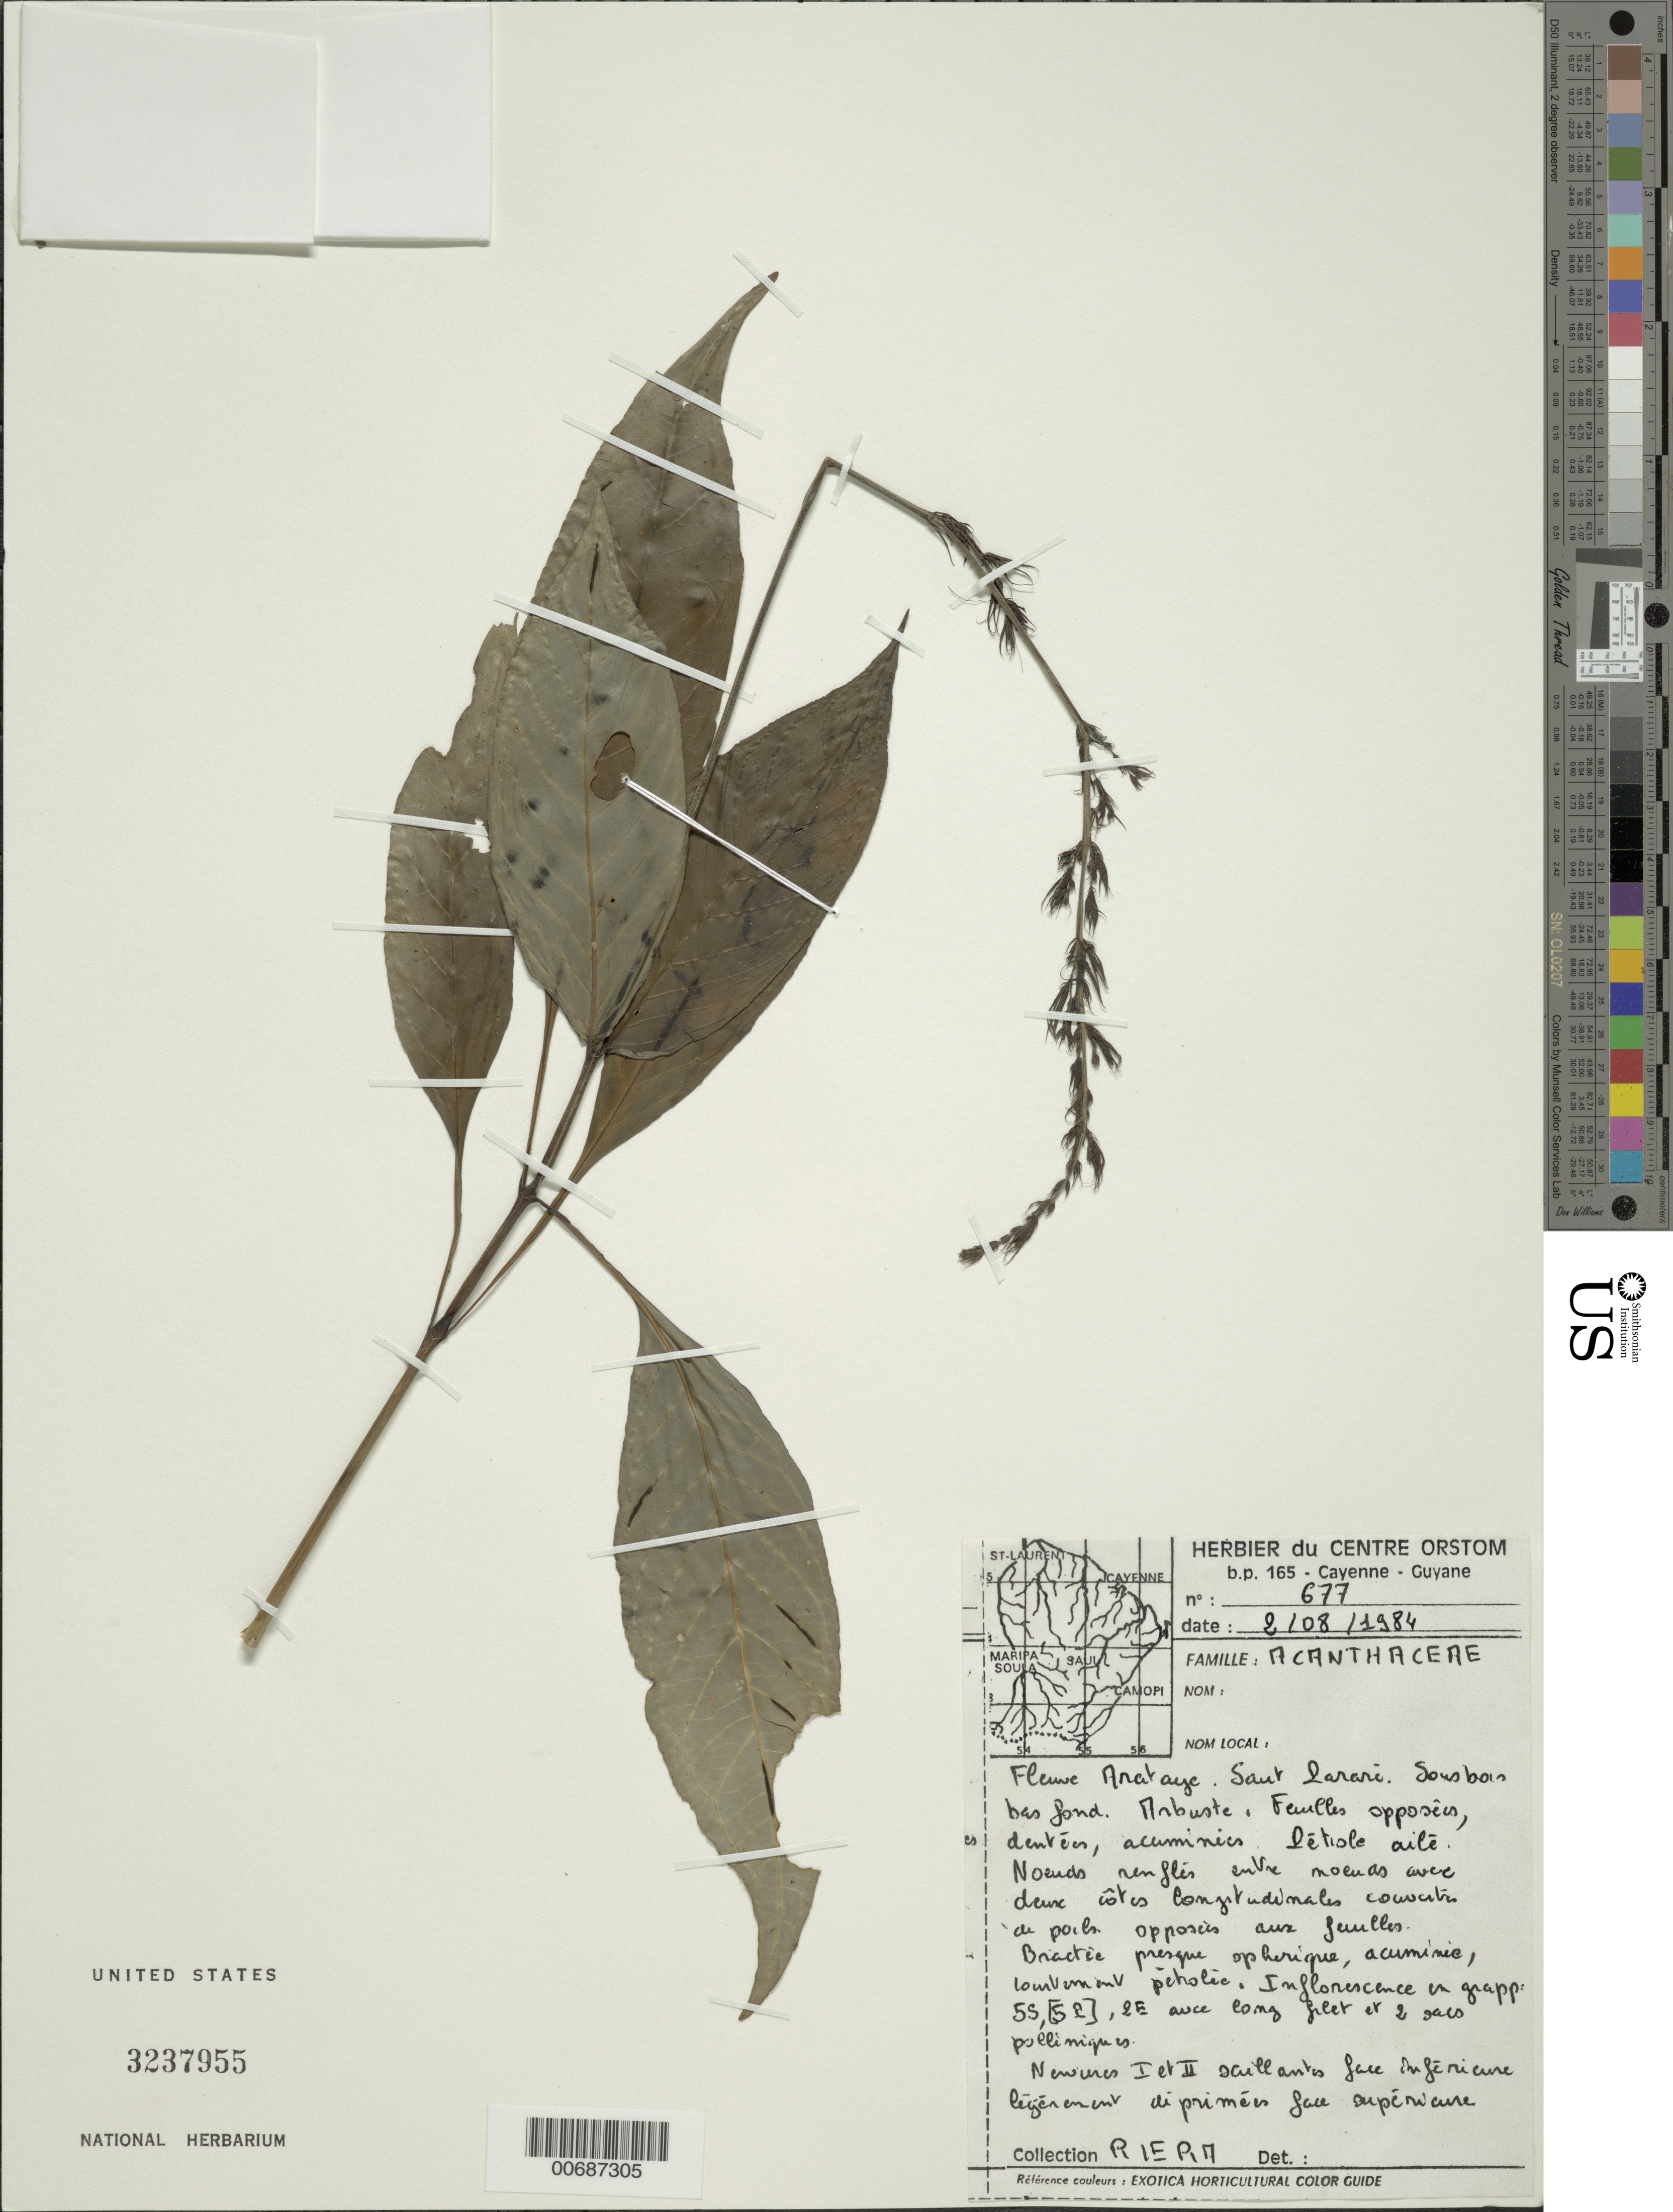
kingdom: Plantae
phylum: Tracheophyta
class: Magnoliopsida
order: Lamiales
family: Acanthaceae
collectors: B. Riéra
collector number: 677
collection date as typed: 8-Feb-84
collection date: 1984-02-08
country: French Guiana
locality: Saut Pararé, Rivière Arataye, Fleuve Approuague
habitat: Sous bois bas fond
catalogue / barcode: US 3237955